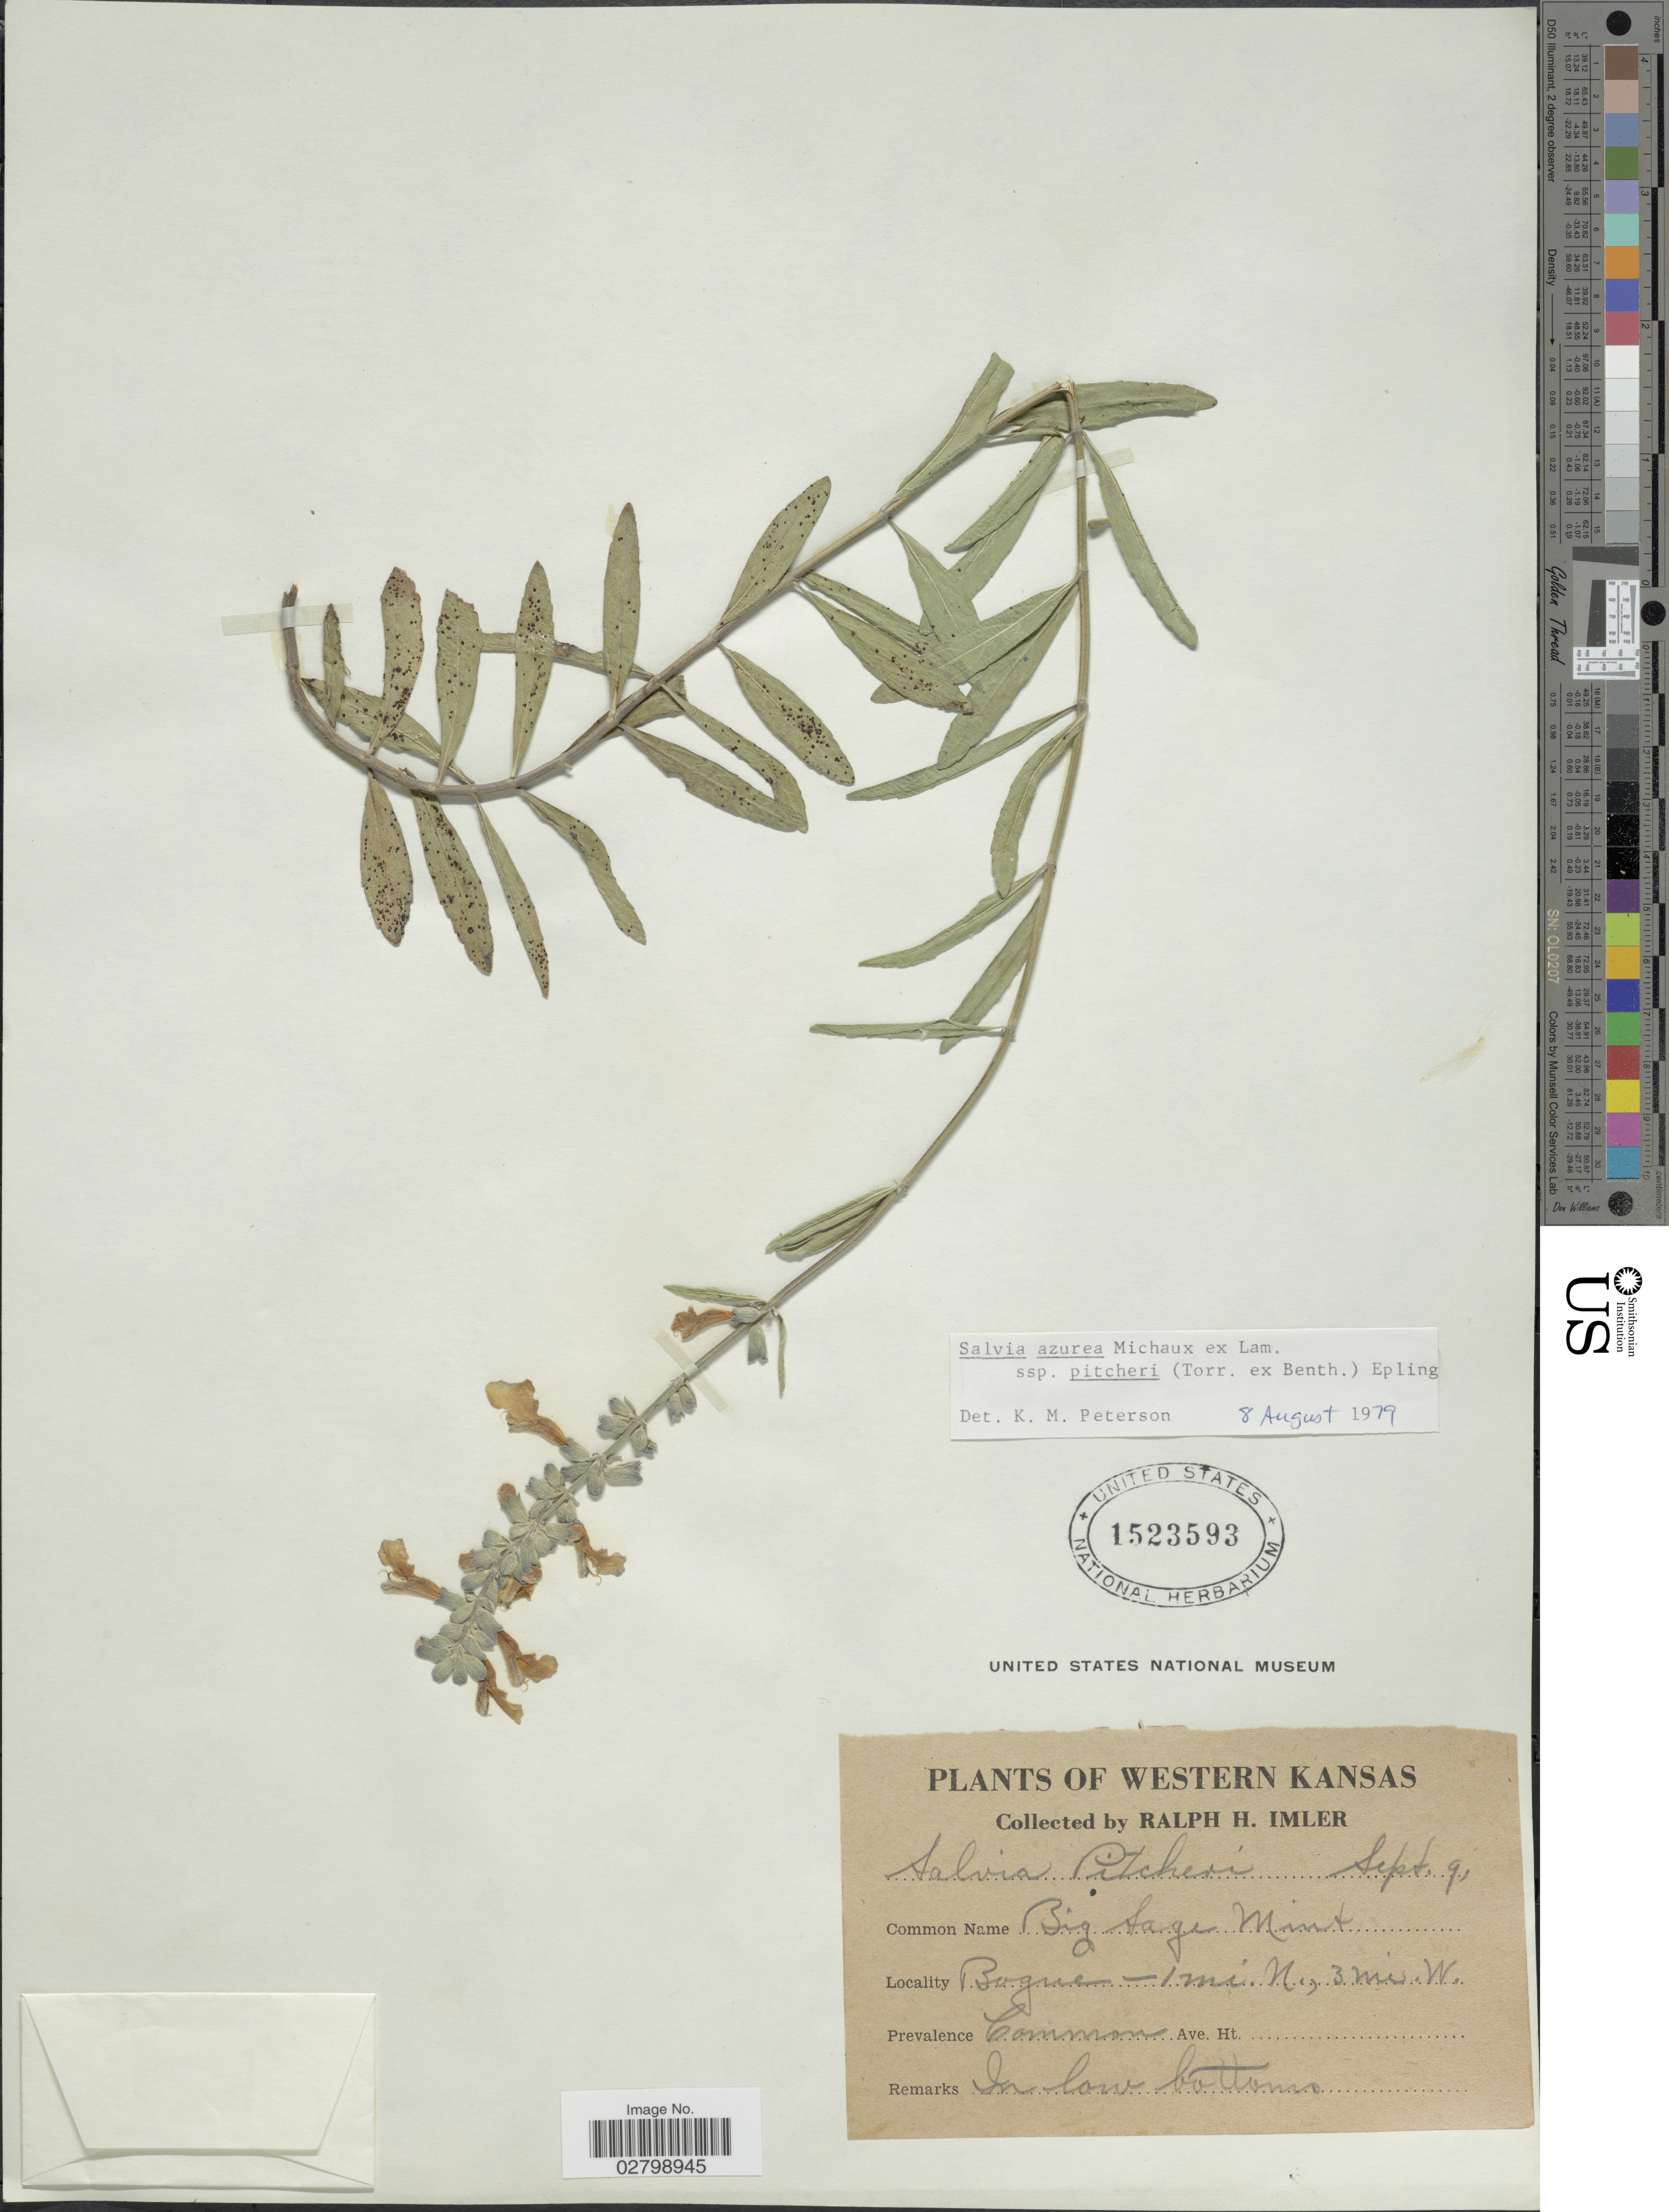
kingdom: Plantae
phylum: Tracheophyta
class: Magnoliopsida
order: Lamiales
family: Lamiaceae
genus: Salvia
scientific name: Salvia azurea subsp. pitcheri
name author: Michx. ex Lam.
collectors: R. Imler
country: United States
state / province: Kansas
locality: Western Kansas. Bogue- 1 mi. N., 3 mi. W.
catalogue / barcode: US 1523593